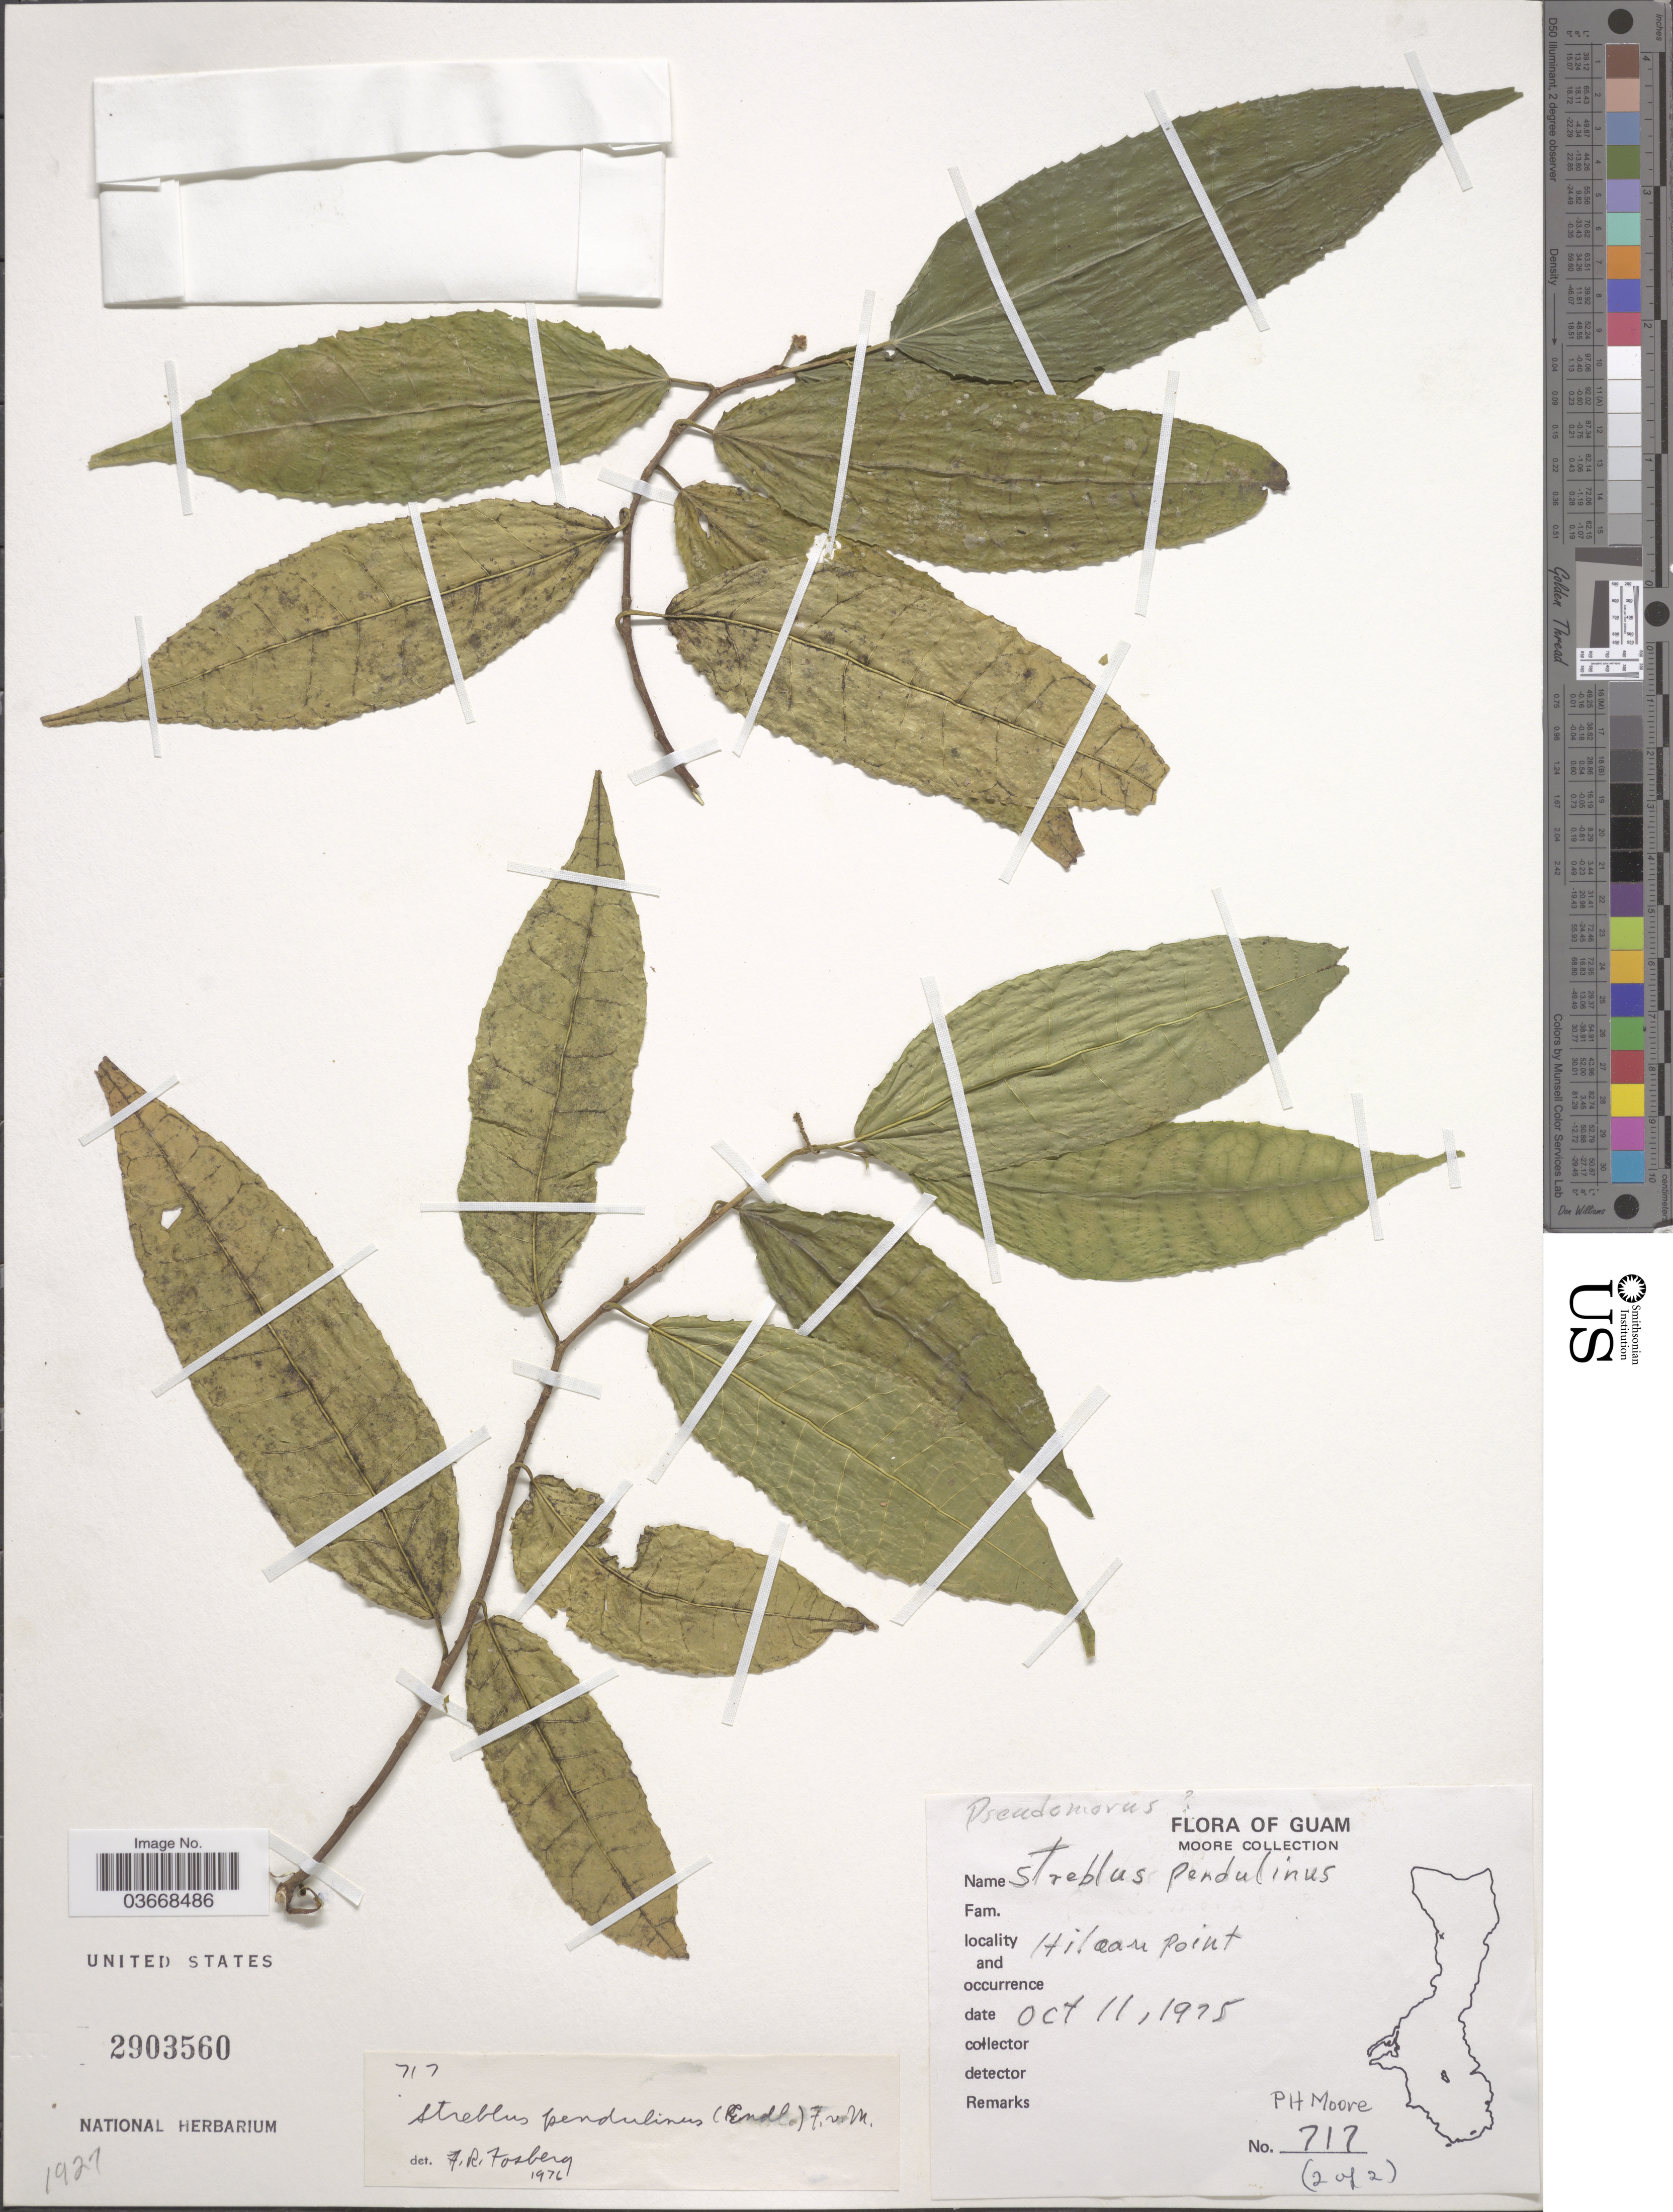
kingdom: Plantae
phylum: Tracheophyta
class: Magnoliopsida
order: Rosales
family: Moraceae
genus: Paratrophis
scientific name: Paratrophis pendulina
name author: (Endl.) E. M. Gardner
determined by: Wagner, W. L., (BOT), Smithsonian Institution - National Museum of Natural History (UNITED STATES)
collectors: P. H. Moore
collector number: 717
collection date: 1975-10-11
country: Guam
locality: Hiloau* Point.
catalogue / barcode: US 2903560